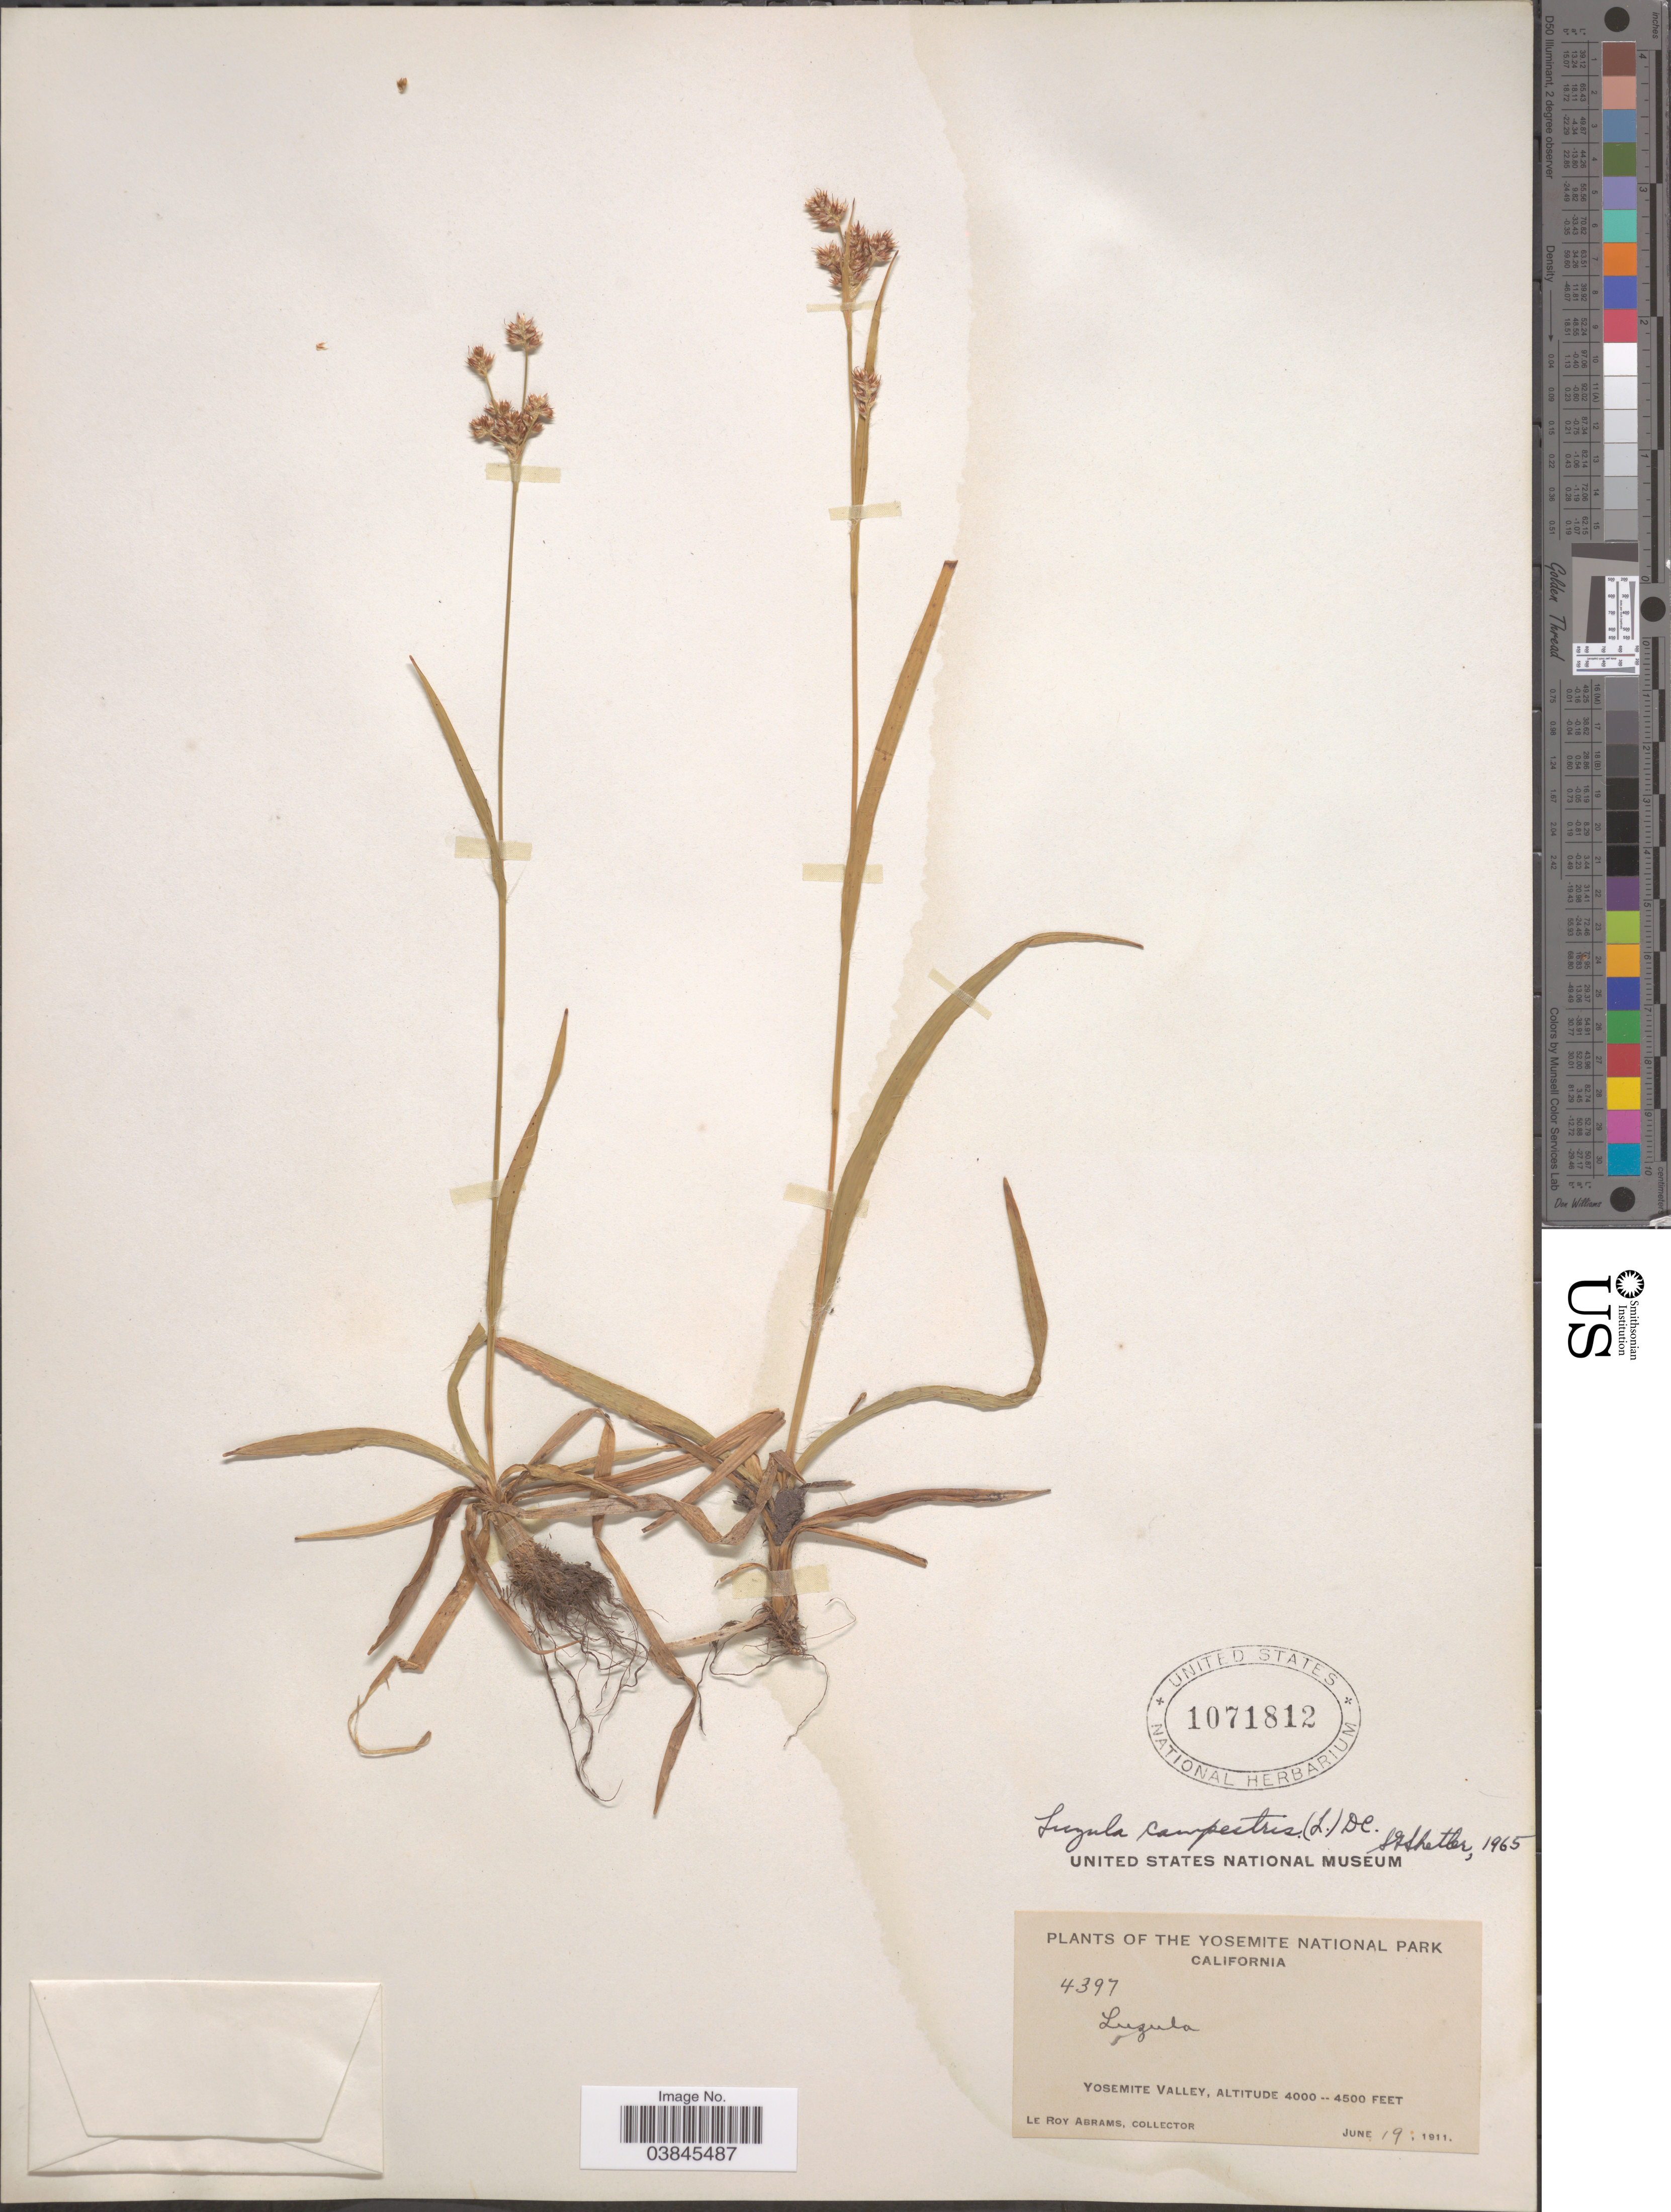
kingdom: Plantae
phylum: Tracheophyta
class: Liliopsida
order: Poales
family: Juncaceae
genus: Luzula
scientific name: Luzula campestris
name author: (L.) DC.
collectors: L. Abrams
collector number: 4397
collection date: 1911-06-19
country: United States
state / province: California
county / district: Mariposa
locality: Yosemite National Park. Yosemite Valley.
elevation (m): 1219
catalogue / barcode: US 1071812